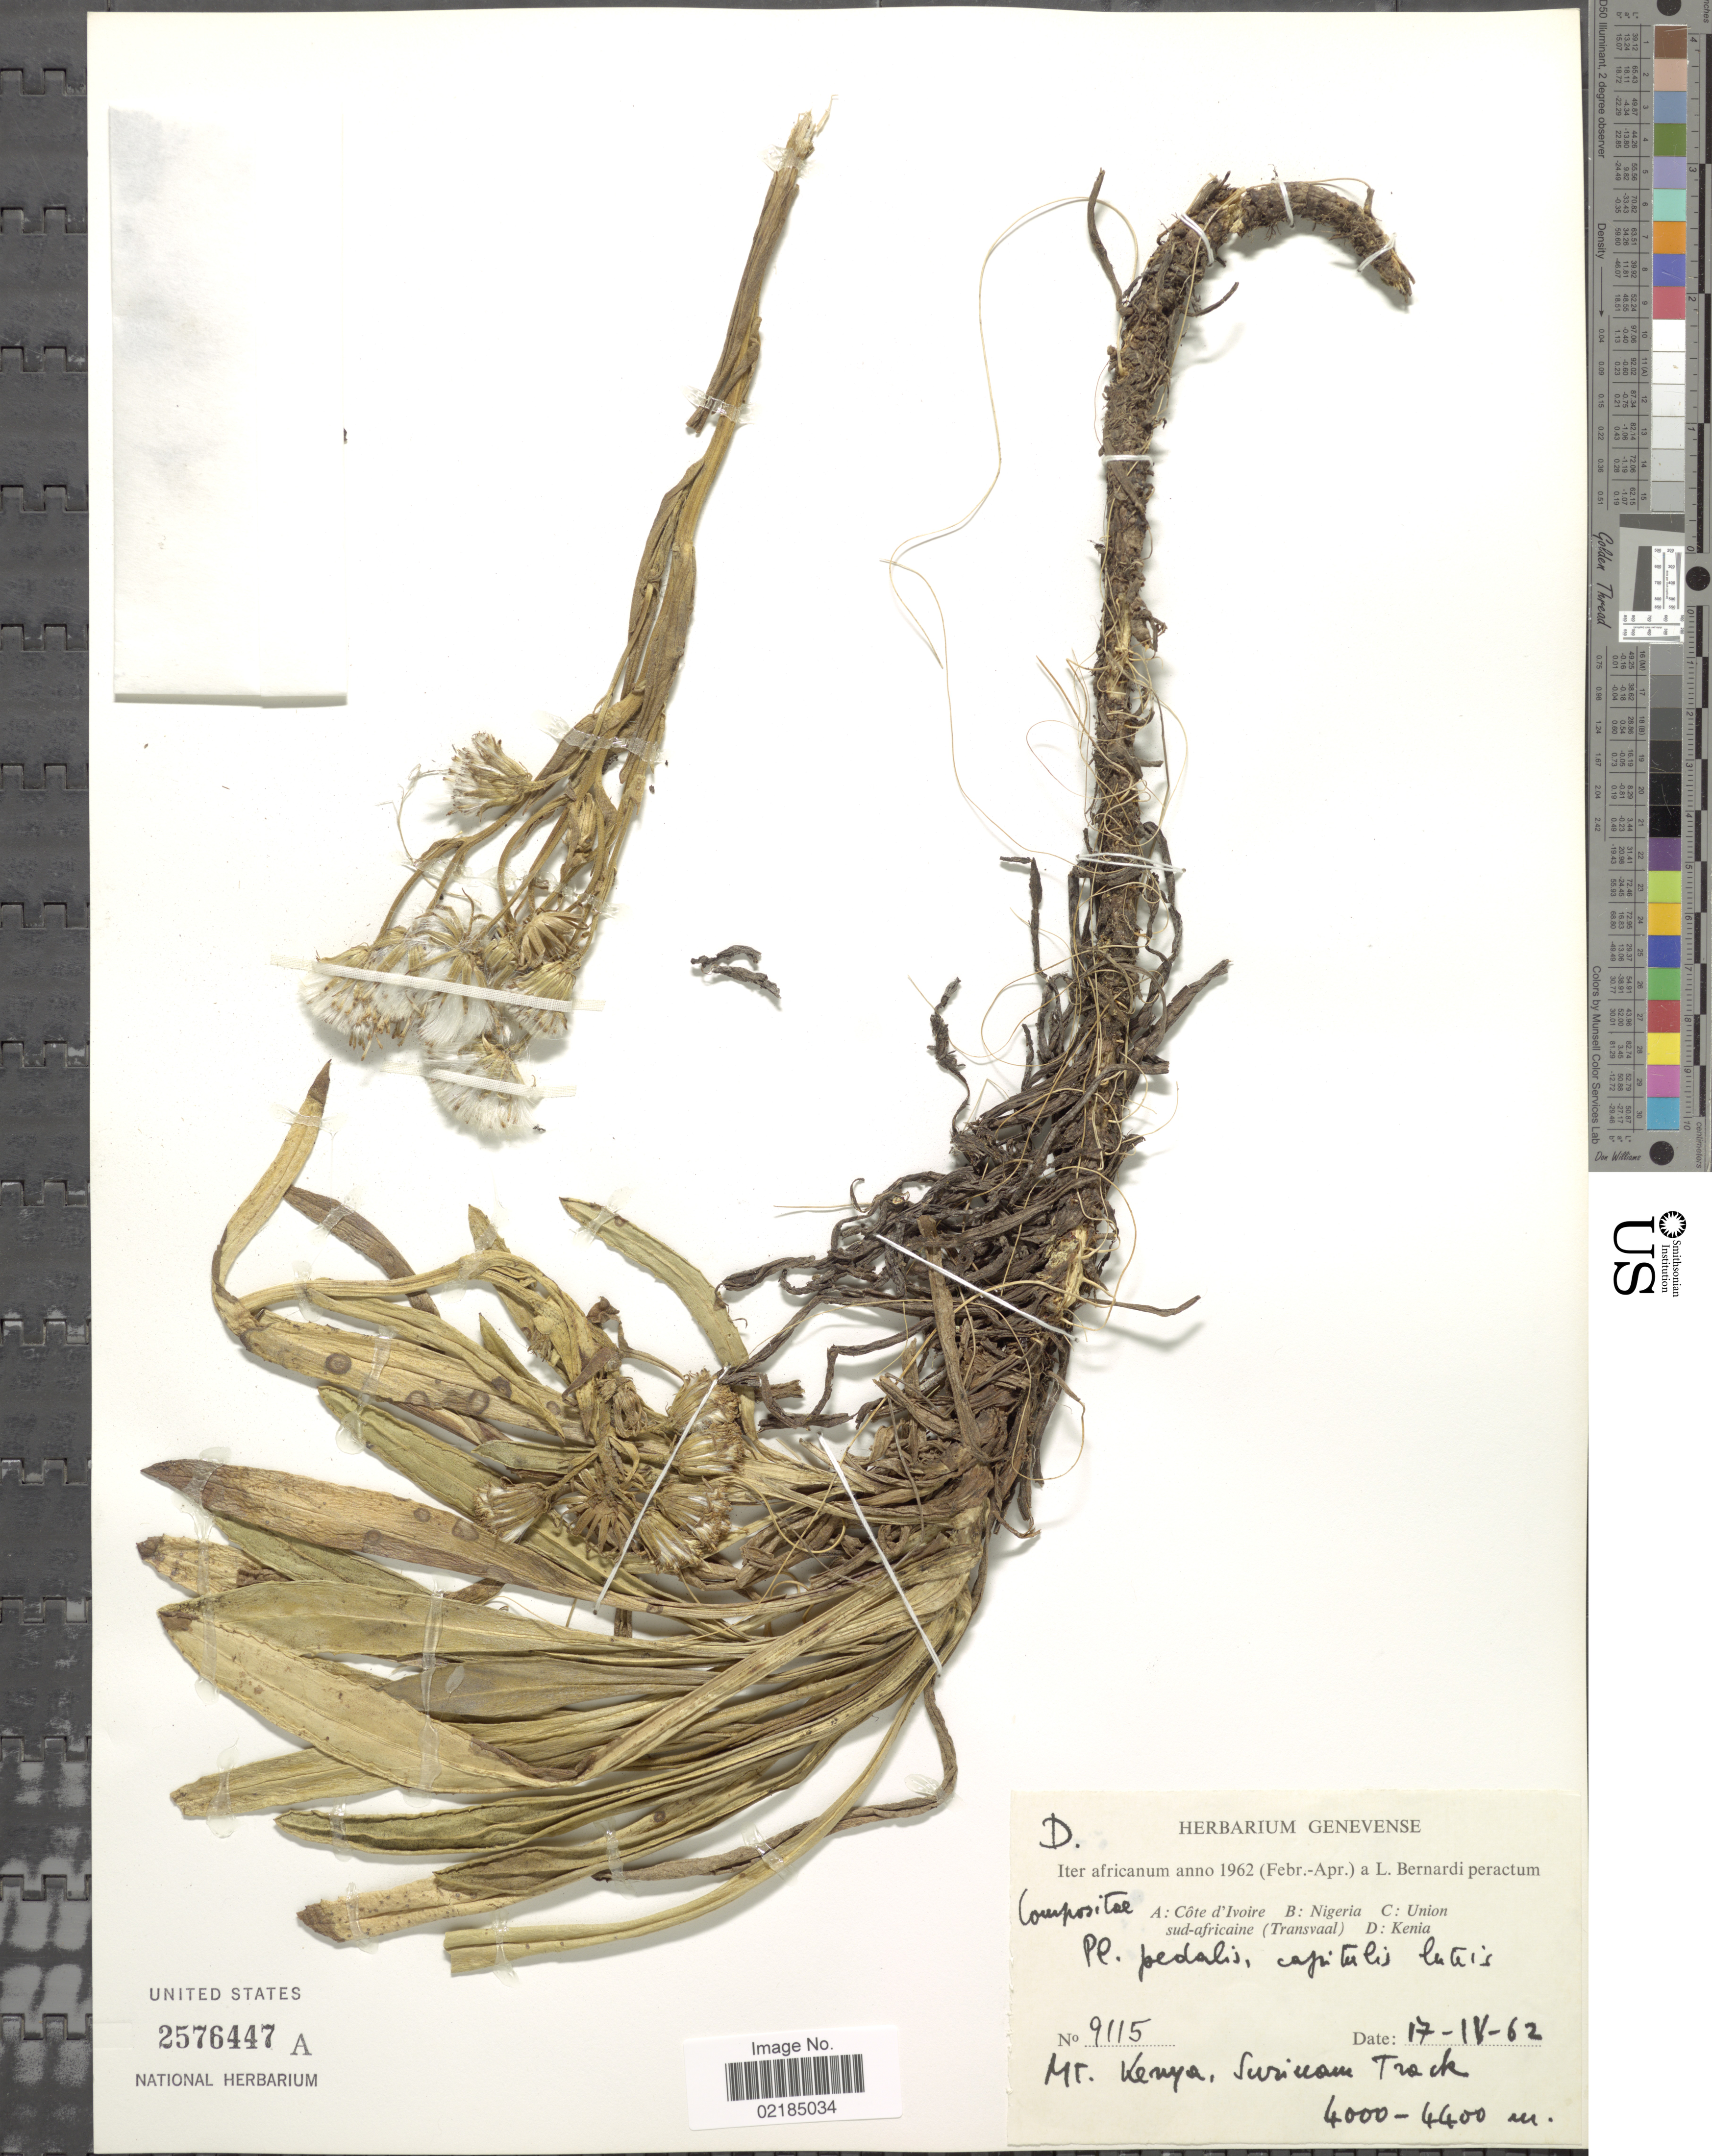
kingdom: Plantae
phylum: Tracheophyta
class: Magnoliopsida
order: Asterales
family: Asteraceae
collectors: L. Bernardi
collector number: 9115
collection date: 1962-04-17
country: Kenya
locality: Mt. Kenya, Surinam Track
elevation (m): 4000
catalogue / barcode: US 2576447A